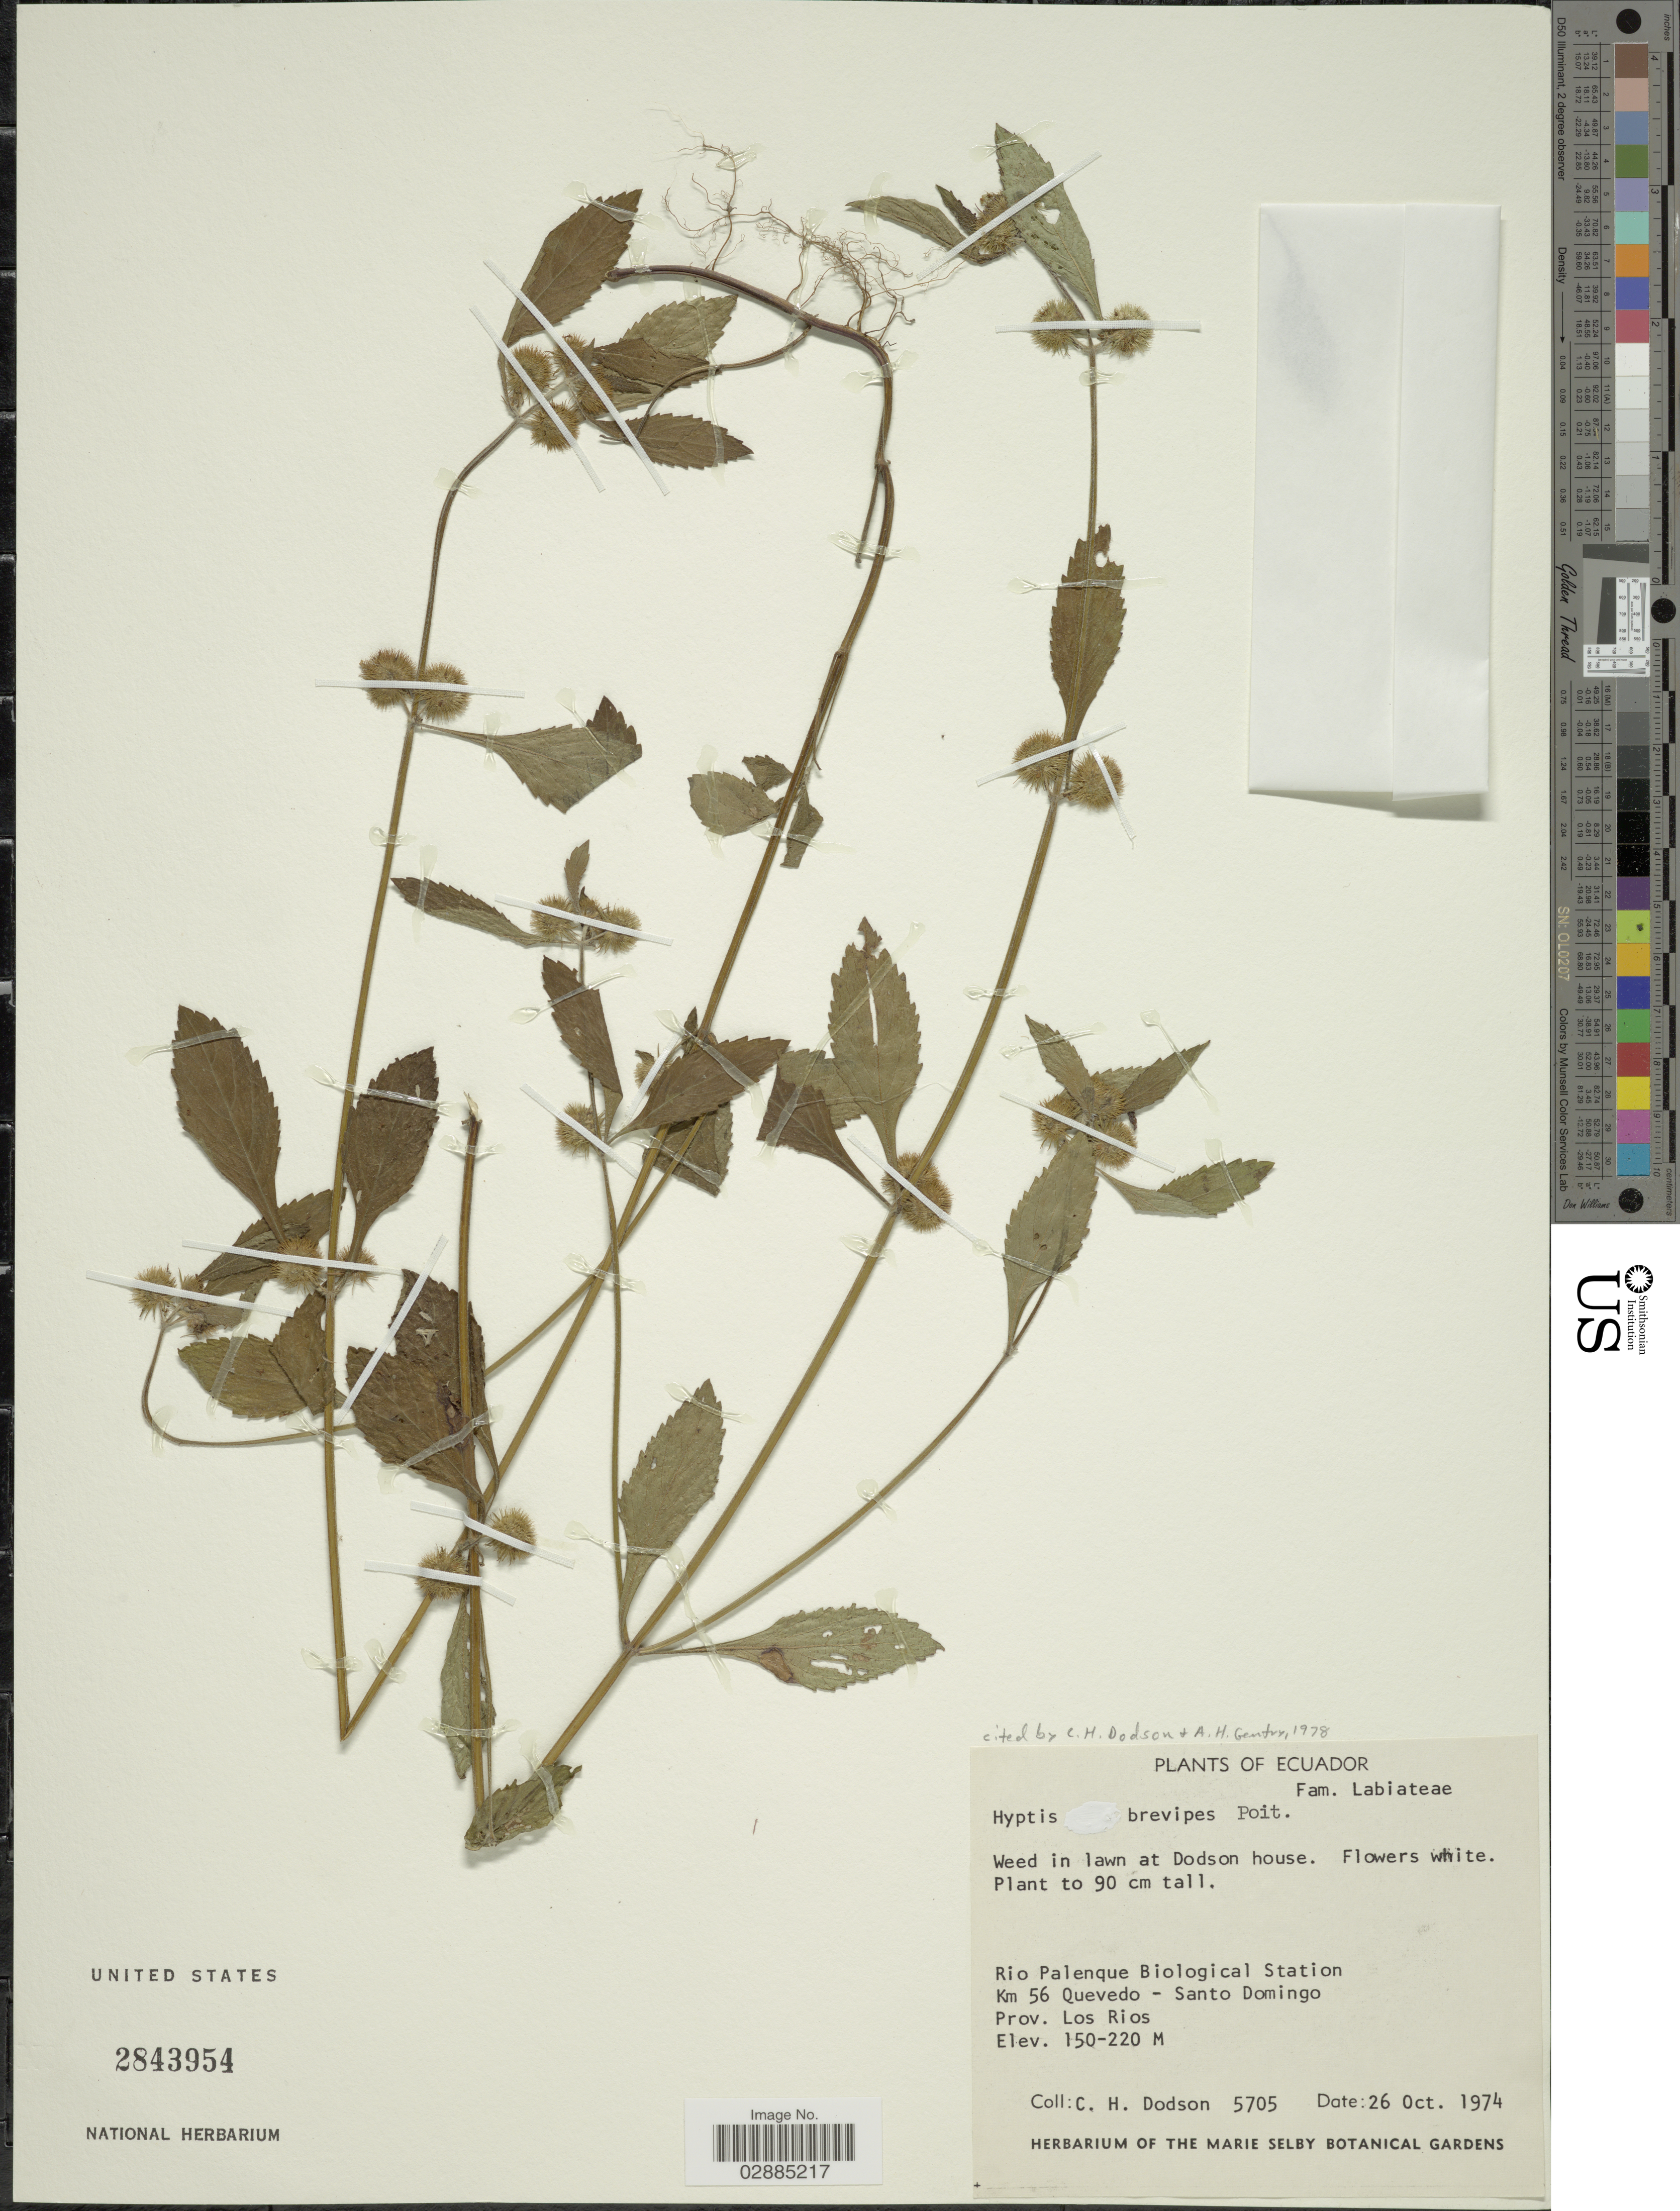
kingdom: Plantae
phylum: Tracheophyta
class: Magnoliopsida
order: Lamiales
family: Lamiaceae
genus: Hyptis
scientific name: Hyptis brevipes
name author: Poit.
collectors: C. H. Dodson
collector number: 5705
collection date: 1974-10-26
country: Ecuador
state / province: Los Ríos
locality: Rio Palenque Biological Station, Km 56 Quevedo-Santo Domingo.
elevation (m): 150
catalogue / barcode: US 2843954